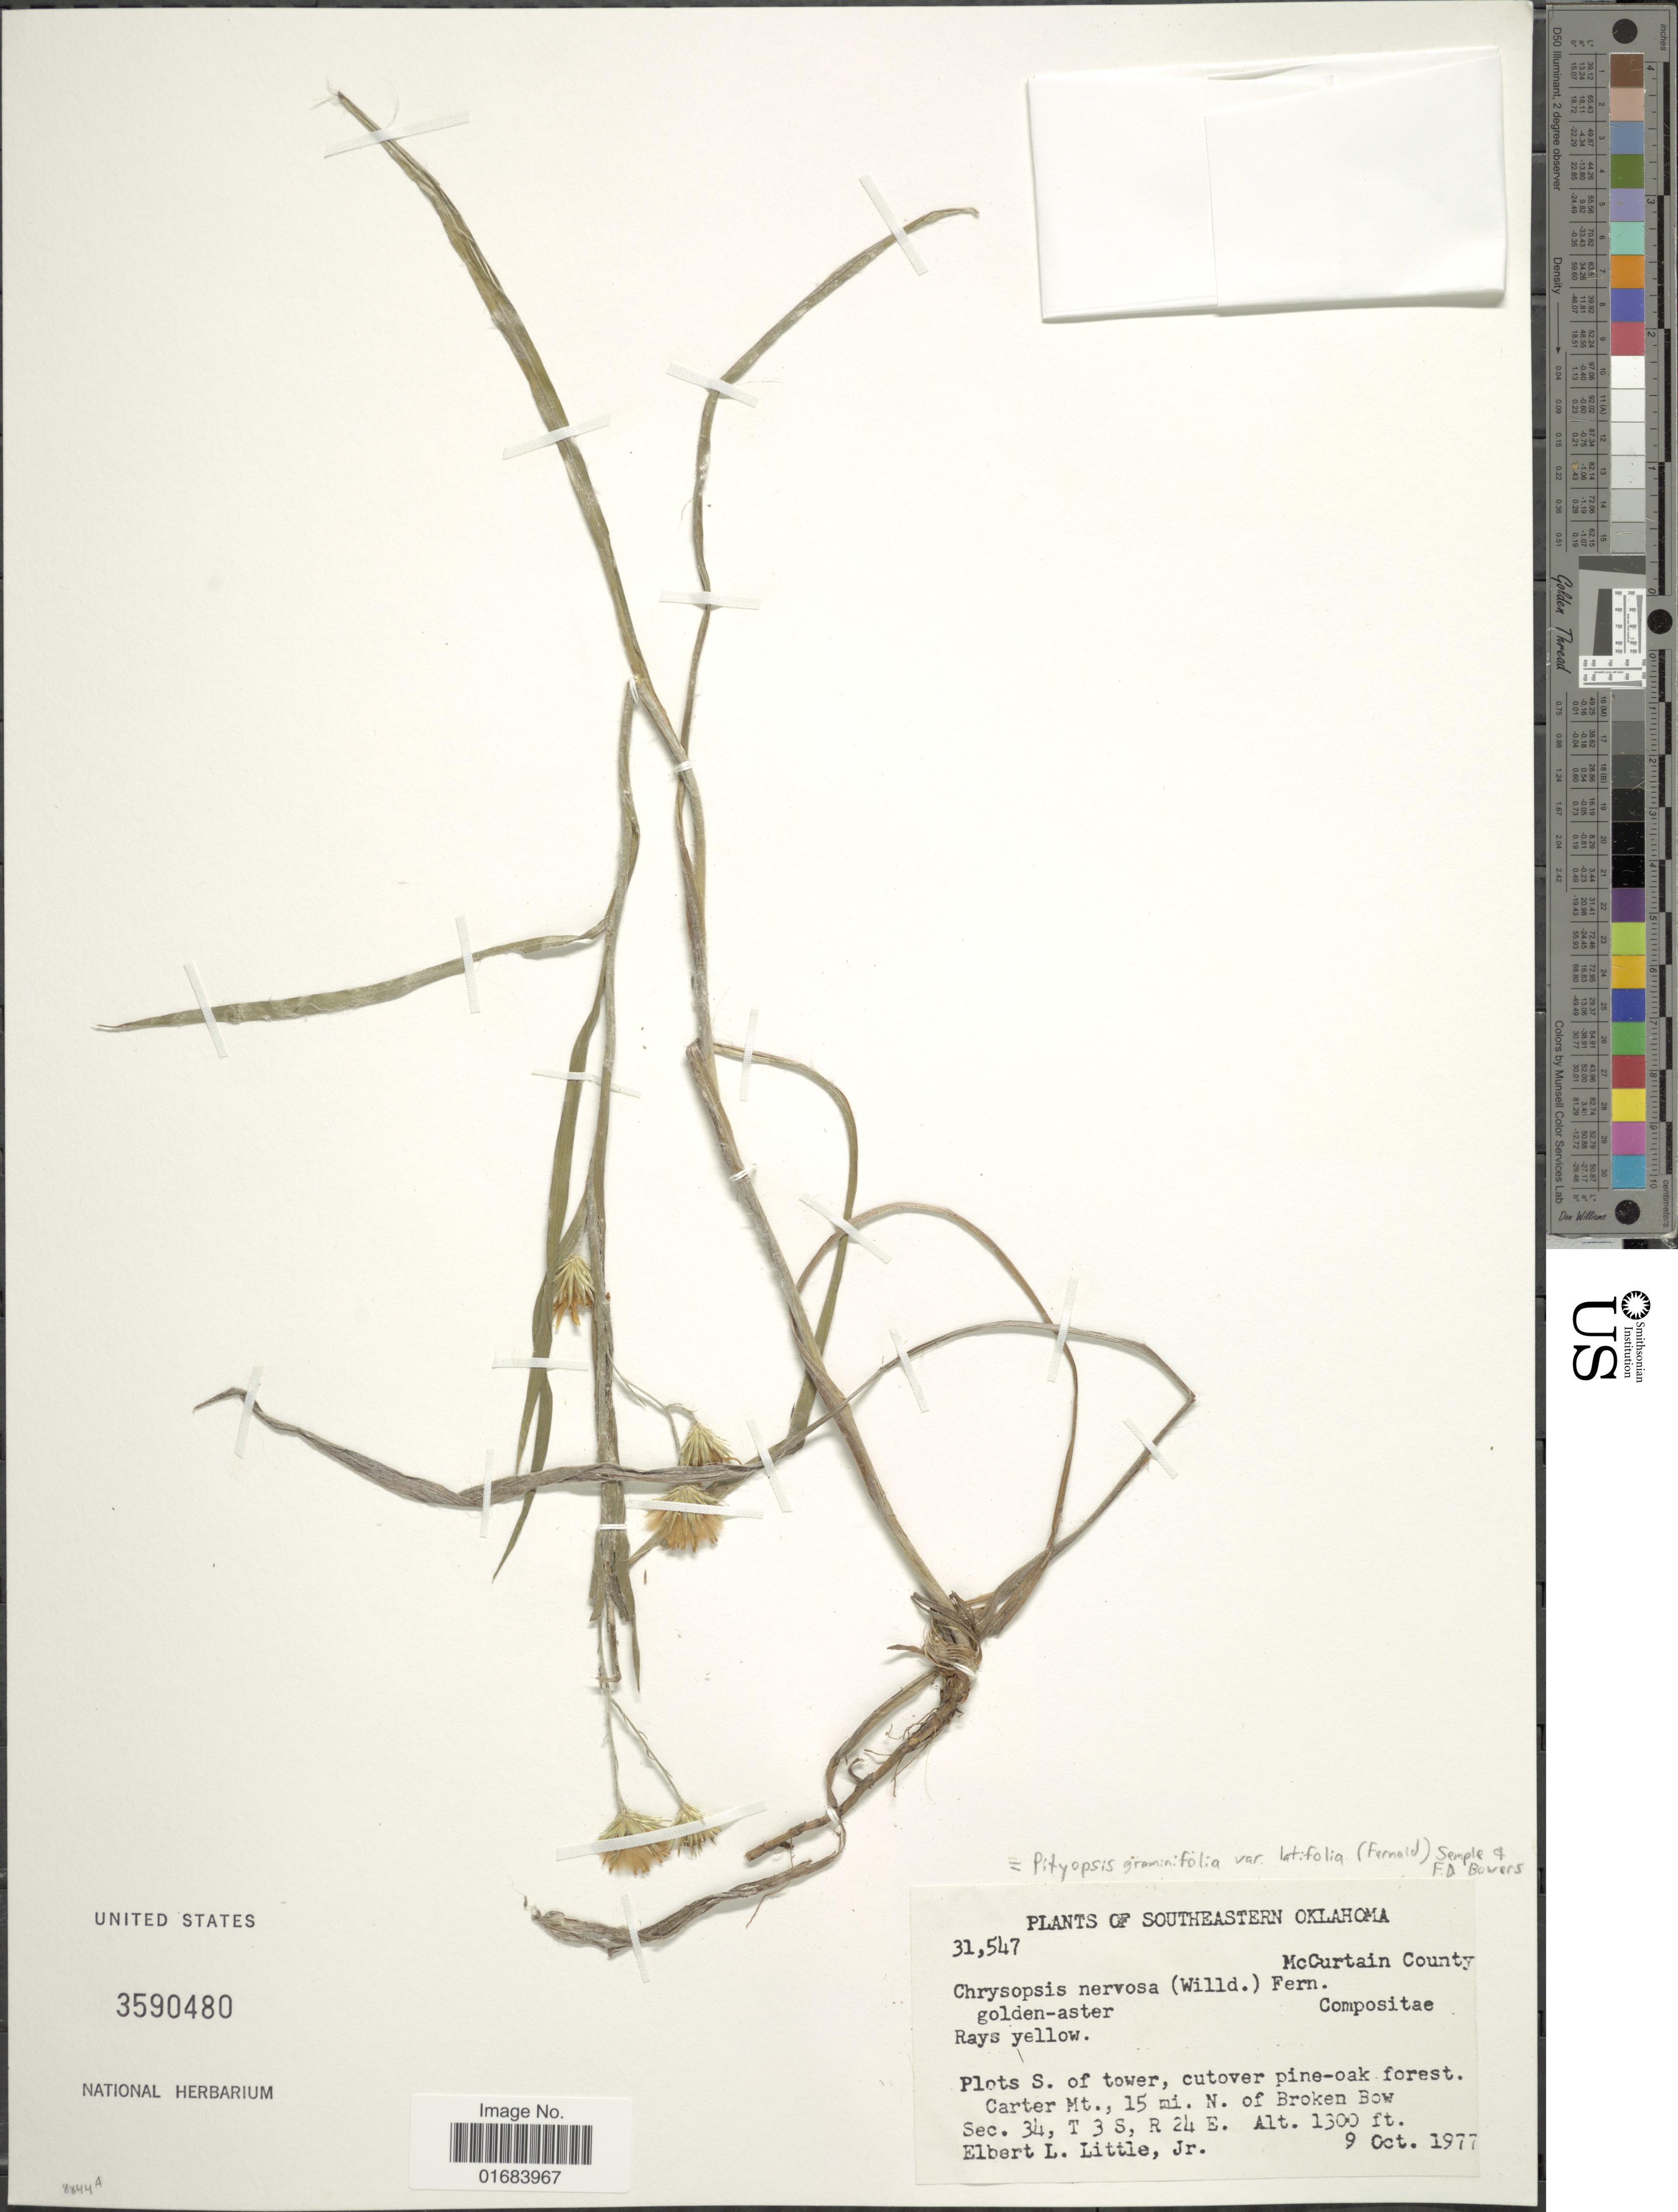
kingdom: Plantae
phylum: Tracheophyta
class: Magnoliopsida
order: Asterales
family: Asteraceae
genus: Pityopsis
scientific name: Pityopsis graminifolia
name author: (Michx.) Nutt.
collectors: E. L. Little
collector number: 31547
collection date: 1977-10-09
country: United States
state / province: Oklahoma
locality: Southeastern Oklahoma, McCurtain County, Carter Mt., 15 mi. N. of Broken Bow. Sec. 34, T3S, R24E.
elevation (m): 396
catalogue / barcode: US 3590480